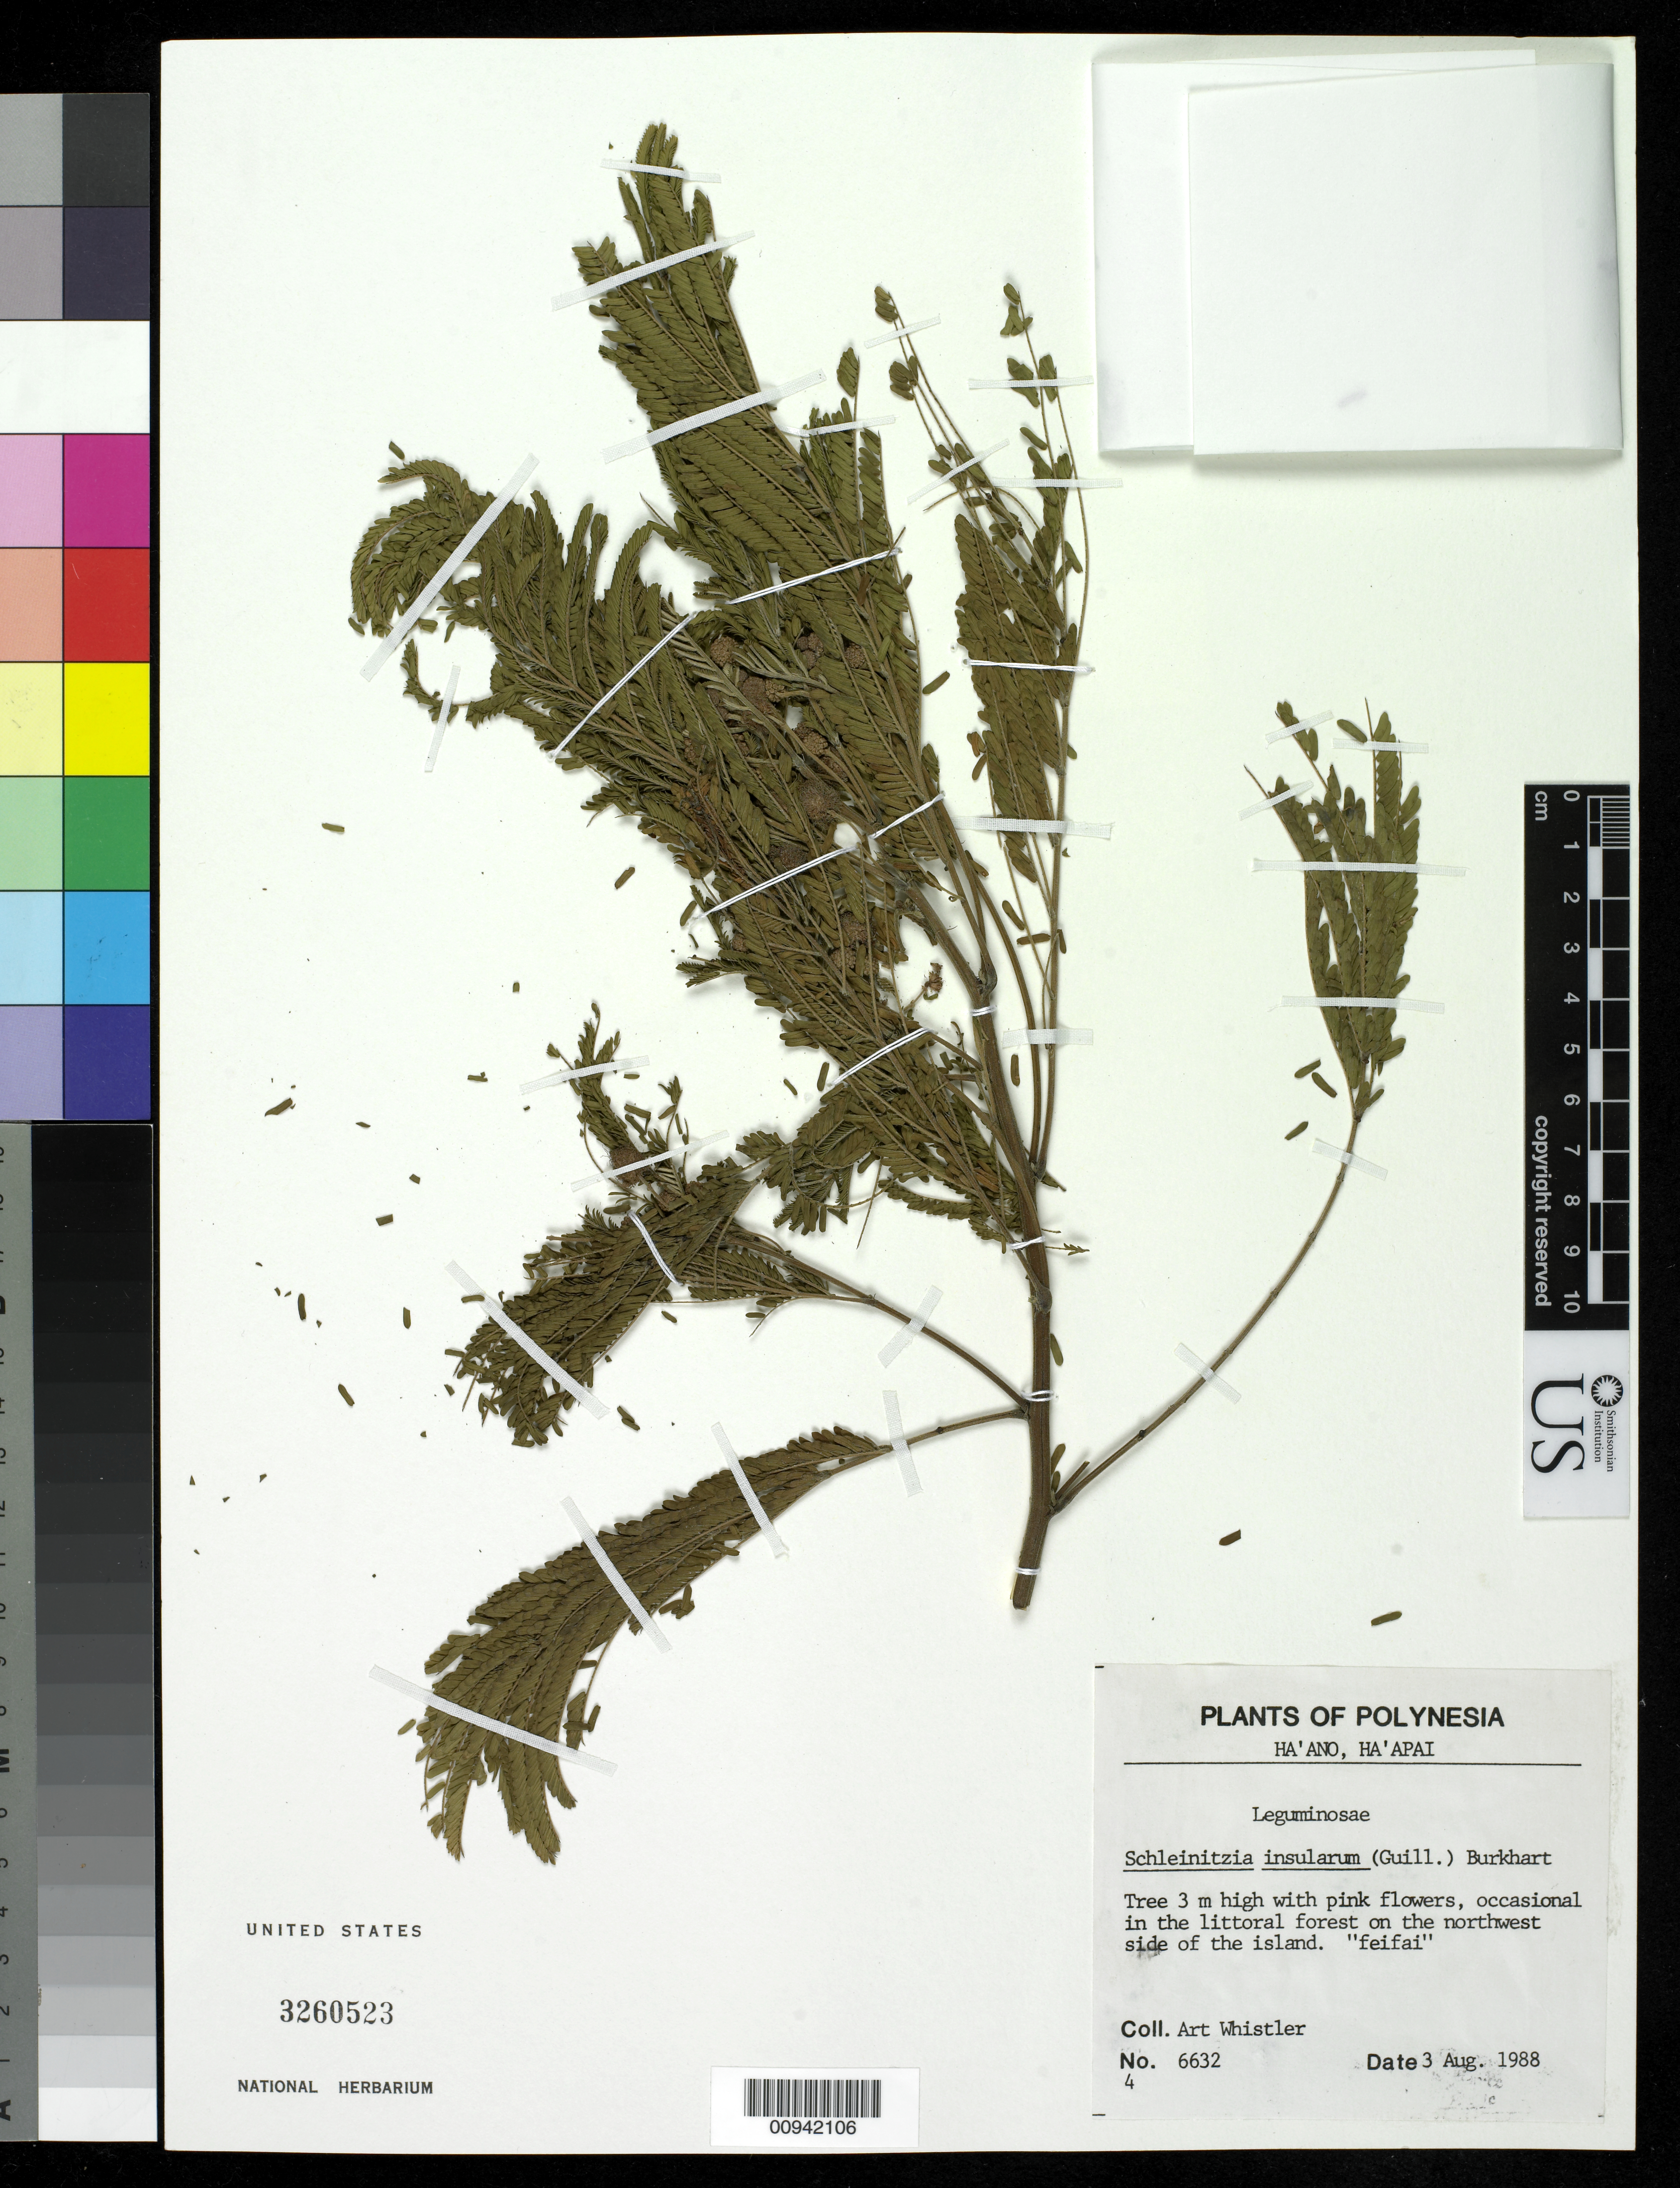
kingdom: Plantae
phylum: Tracheophyta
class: Magnoliopsida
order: Fabales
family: Fabaceae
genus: Schleinitzia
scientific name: Schleinitzia insularum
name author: (Guill.) Burkart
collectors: A. Whistler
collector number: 6632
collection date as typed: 03 Aug 1988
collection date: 1988-08-03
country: Tonga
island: Ha'ano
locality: Ha'apai group, Ha'ano island; northwest side of the island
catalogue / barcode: US 3260523